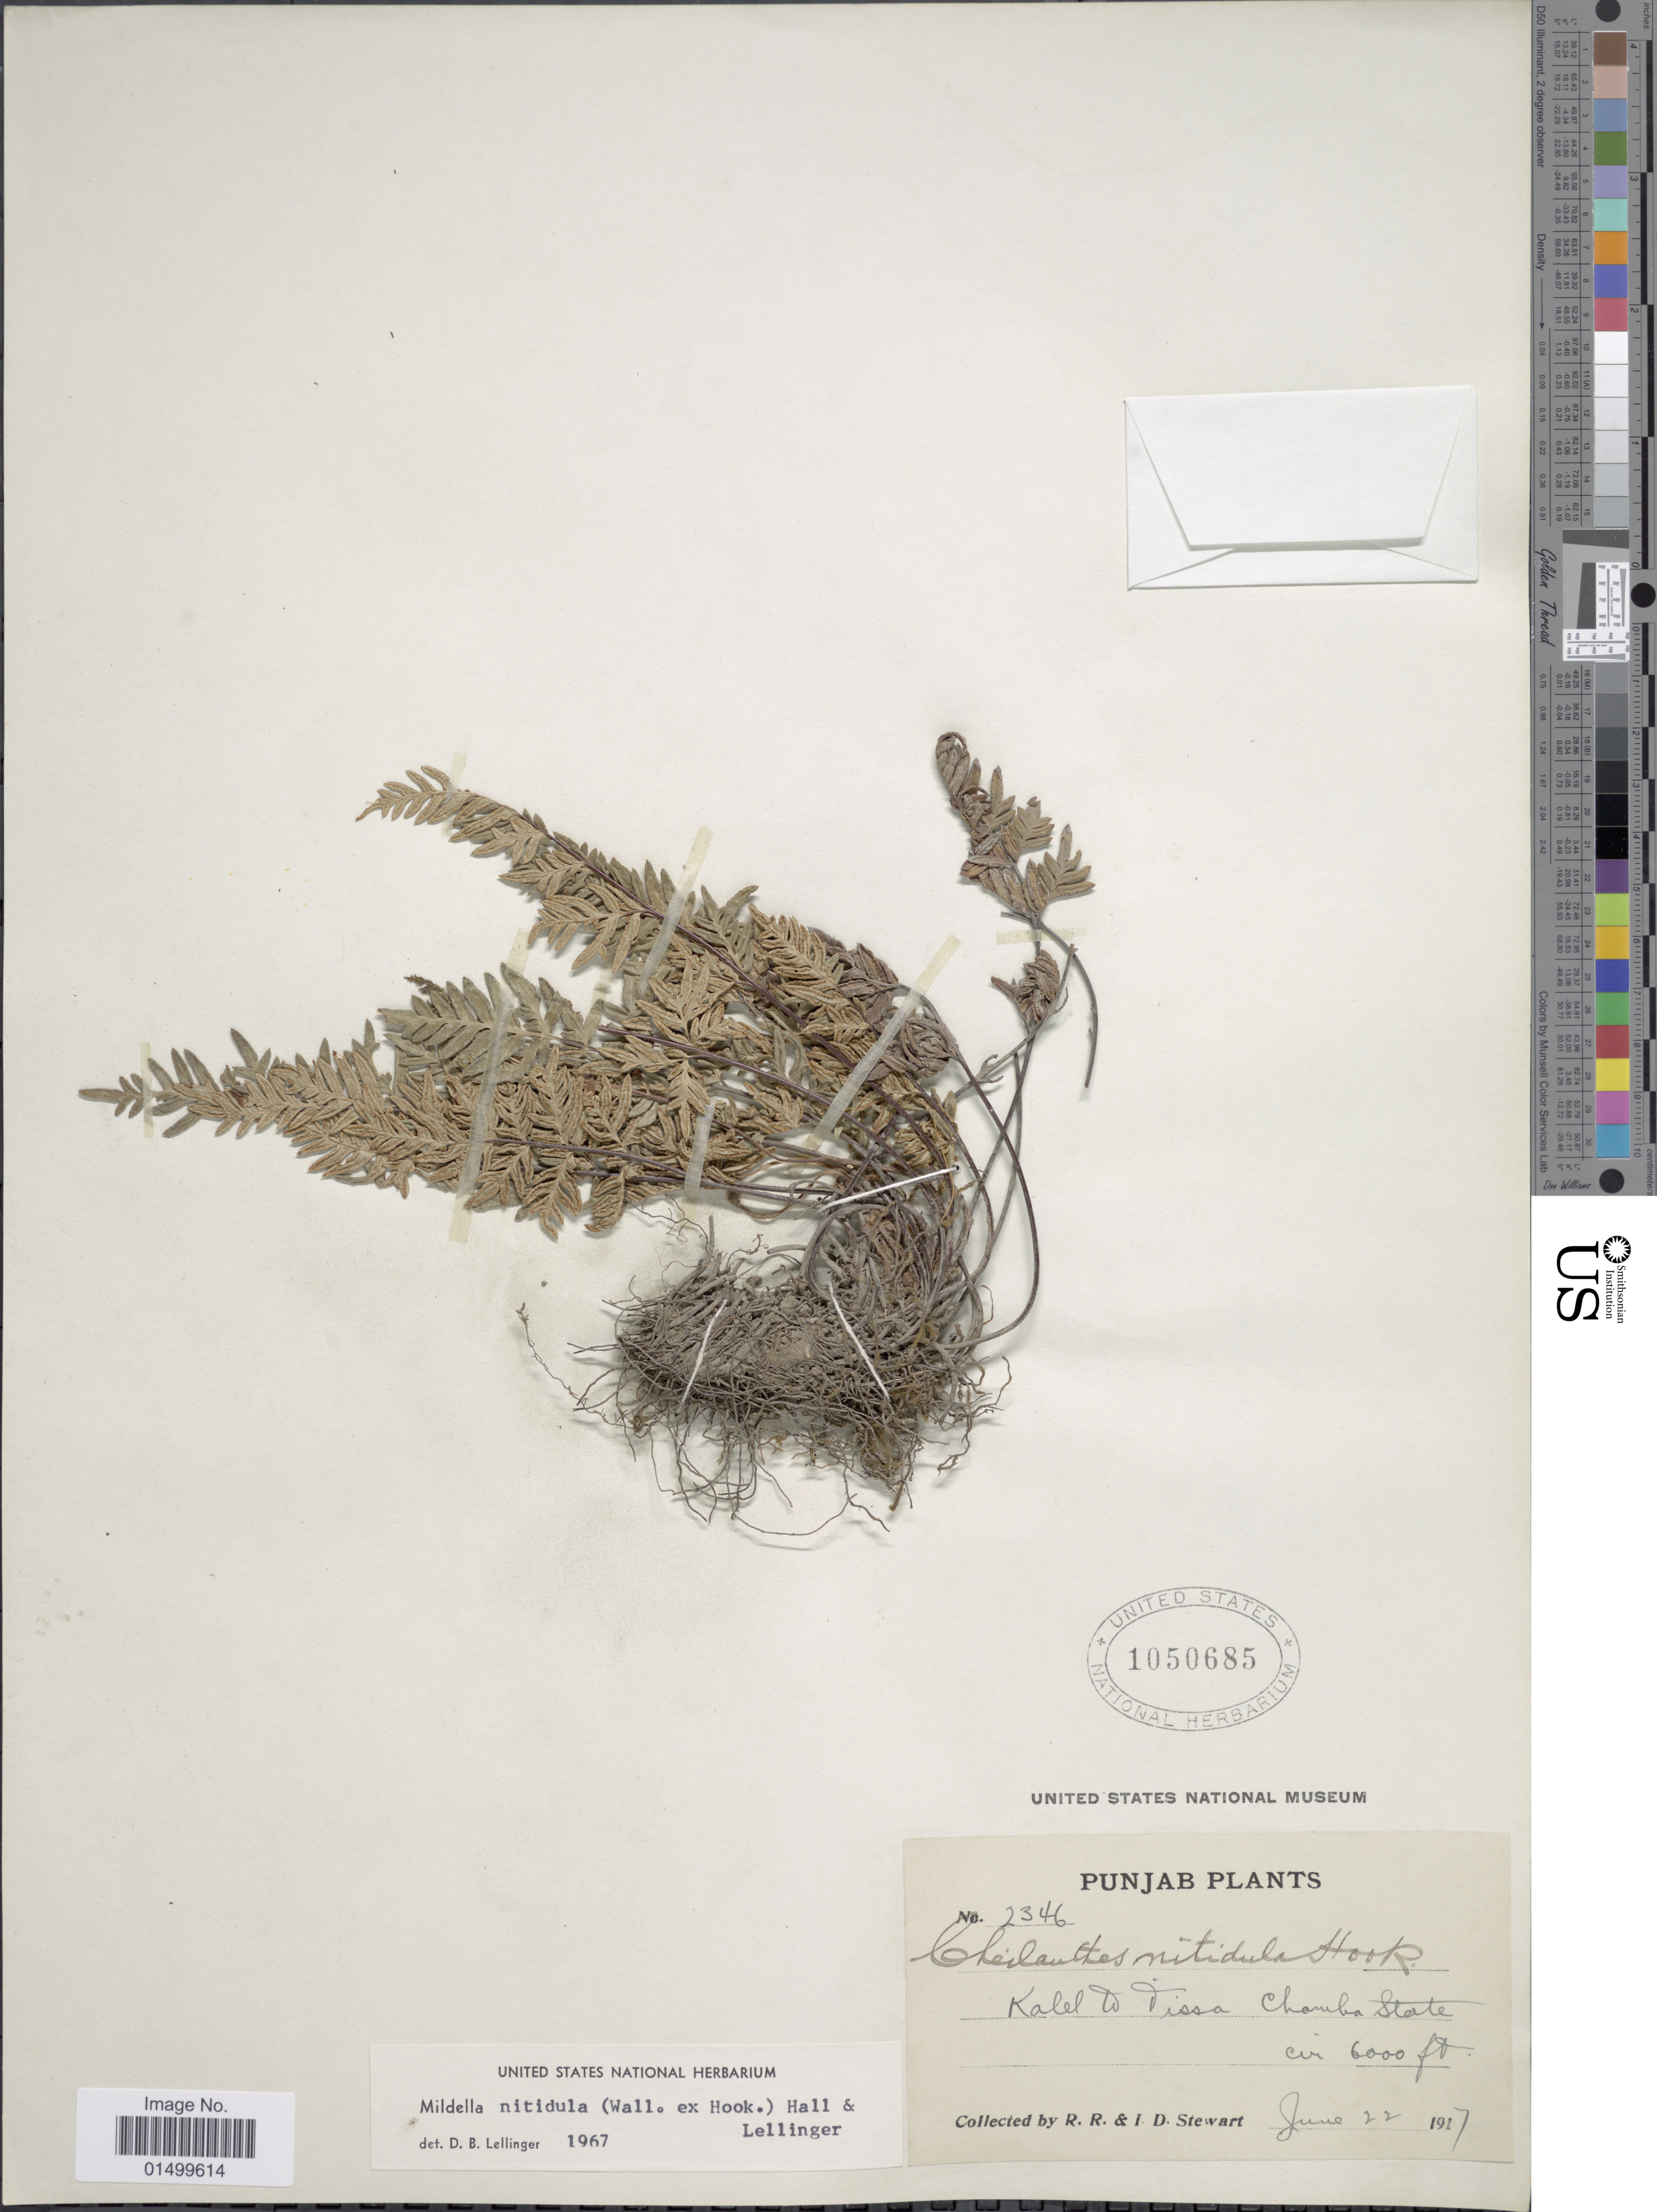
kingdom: Plantae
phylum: Tracheophyta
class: Polypodiopsida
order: Polypodiales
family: Pteridaceae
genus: Cheilanthes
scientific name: Cheilanthes nitidula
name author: Wall. ex Hook.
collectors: R. R. Stewart & I. Stewart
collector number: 2346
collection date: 1917-06-22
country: India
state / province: Himachal Pradesh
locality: Kalel to Tissa, Chamba State. Punjab plants.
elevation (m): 1829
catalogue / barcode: US 1050685